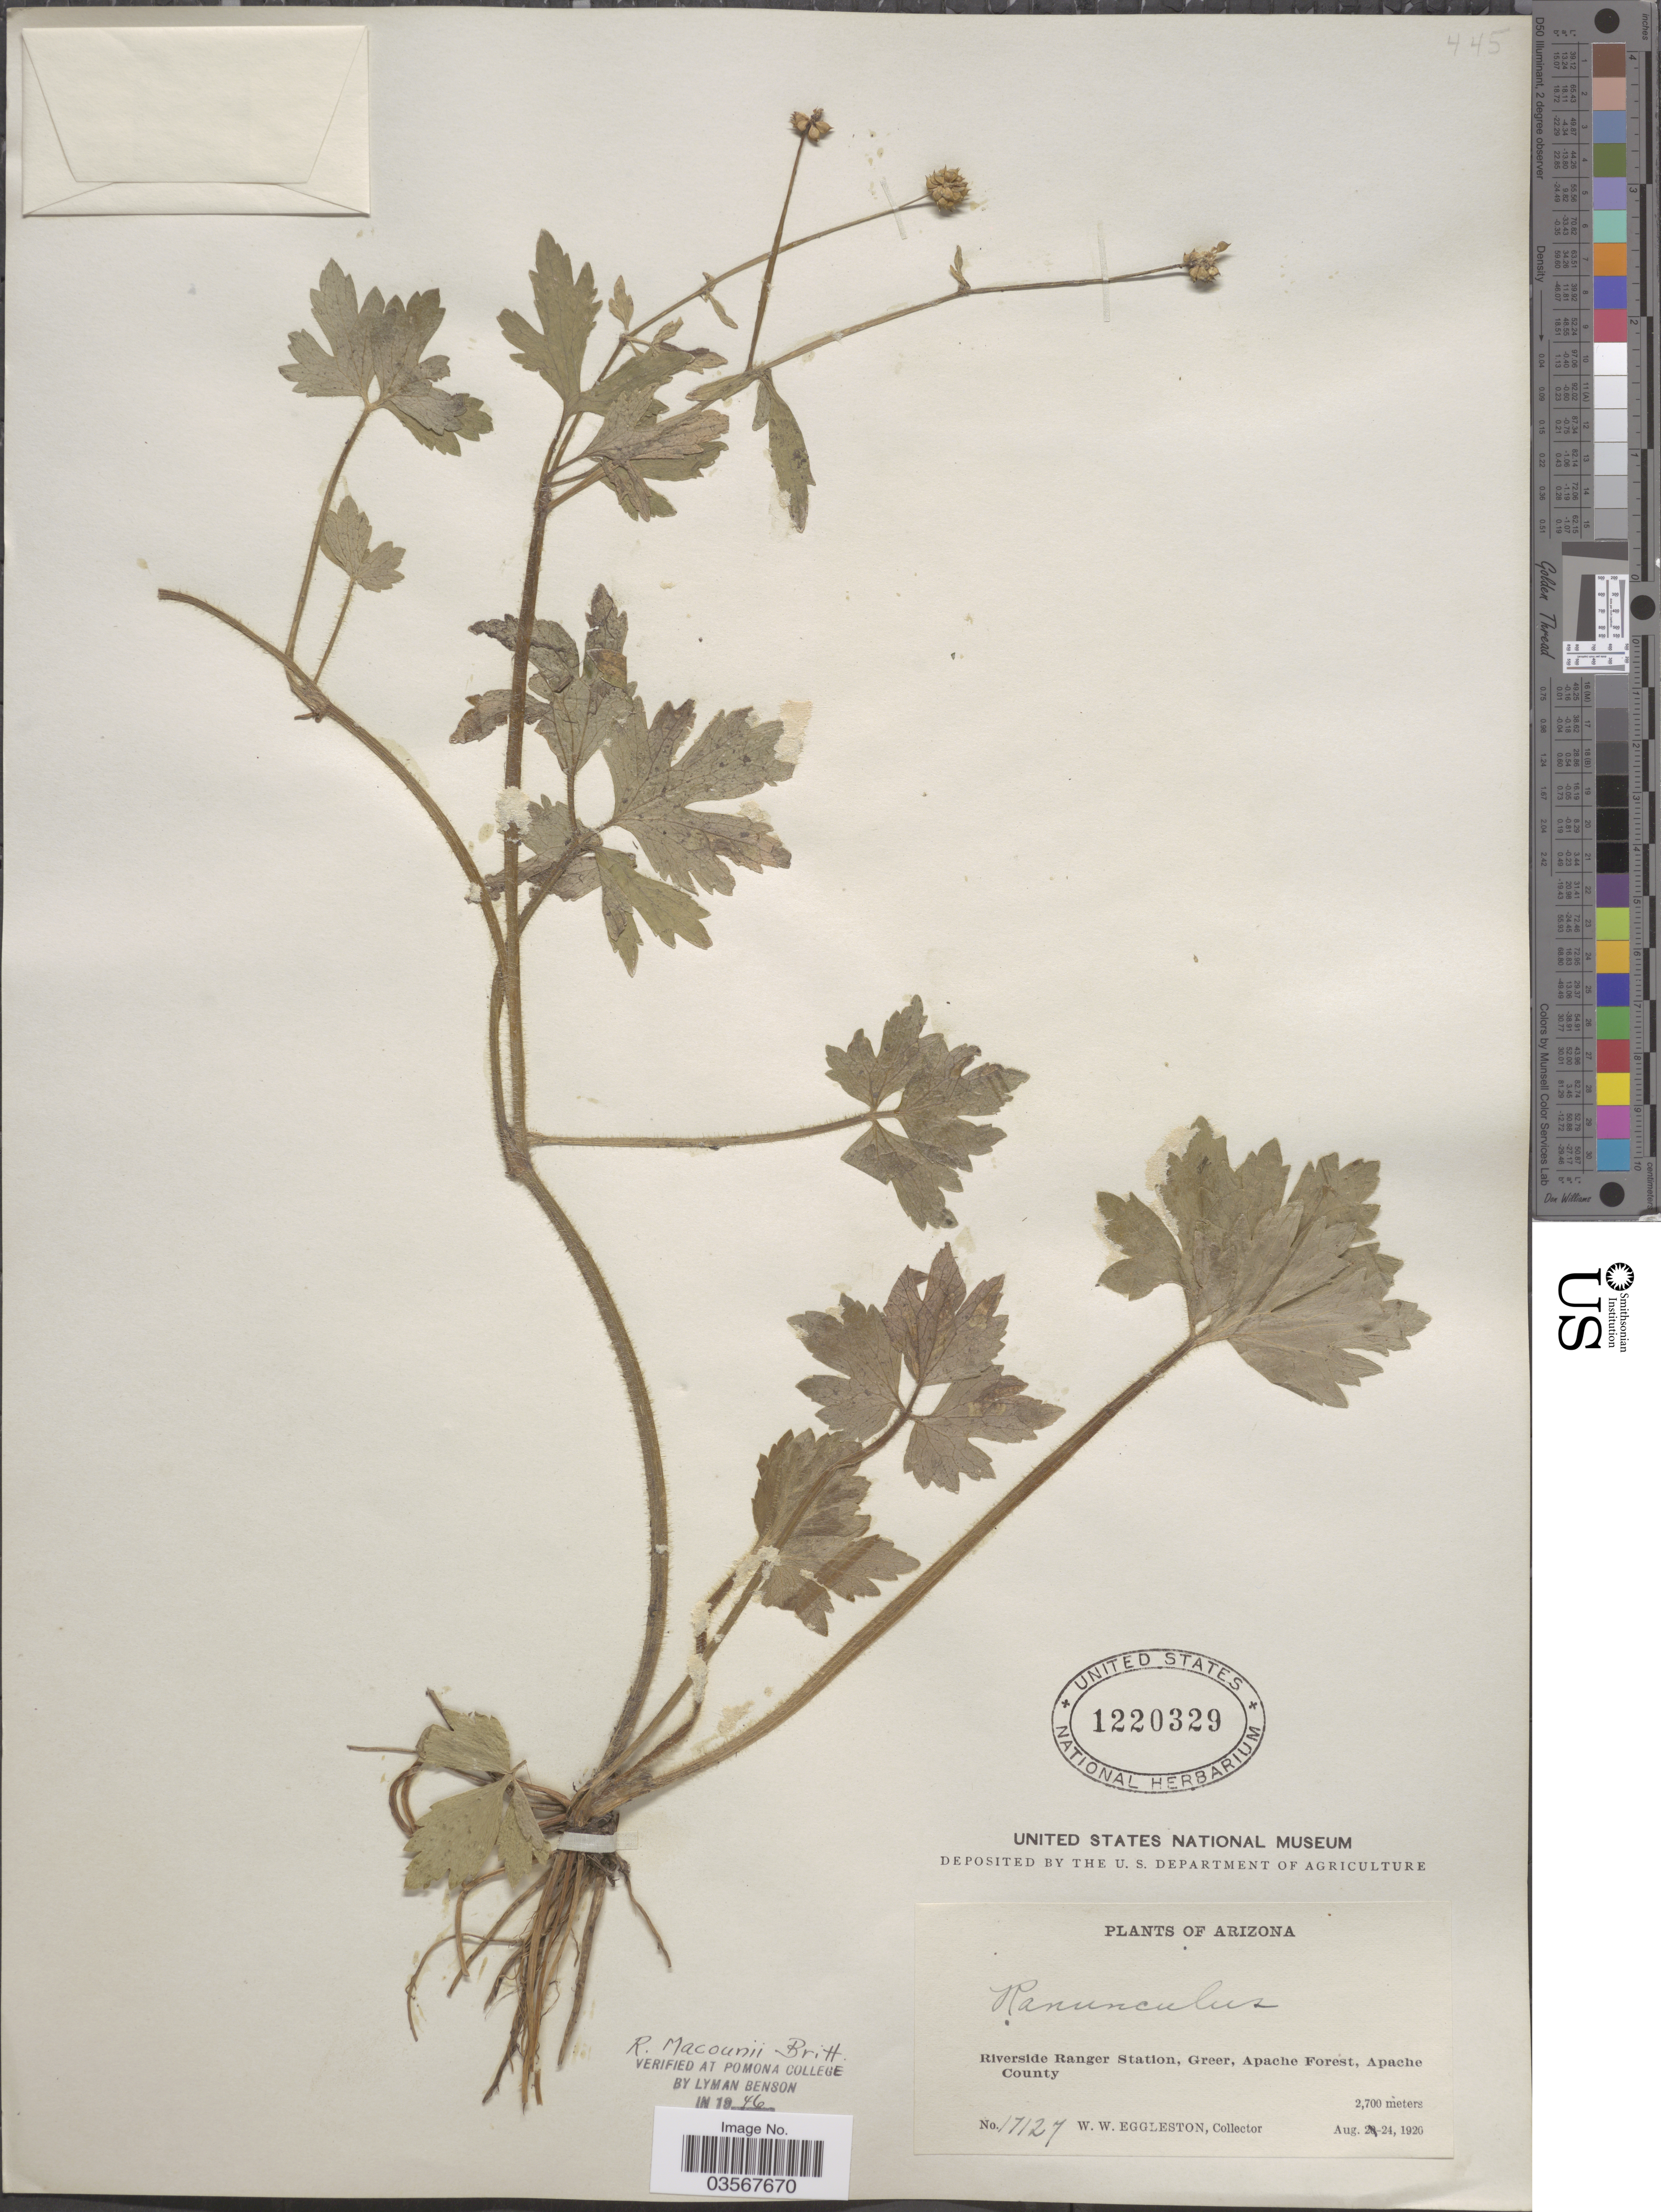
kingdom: Plantae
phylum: Tracheophyta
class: Magnoliopsida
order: Ranunculales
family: Ranunculaceae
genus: Ranunculus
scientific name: Ranunculus macounii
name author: Britton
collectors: W. W. Eggleston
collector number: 17127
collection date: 1920-08-24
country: United States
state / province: Arizona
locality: Riverside Ranger Station, Greer, Apache Forest, Apache County.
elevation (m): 2700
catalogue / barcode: US 1220329